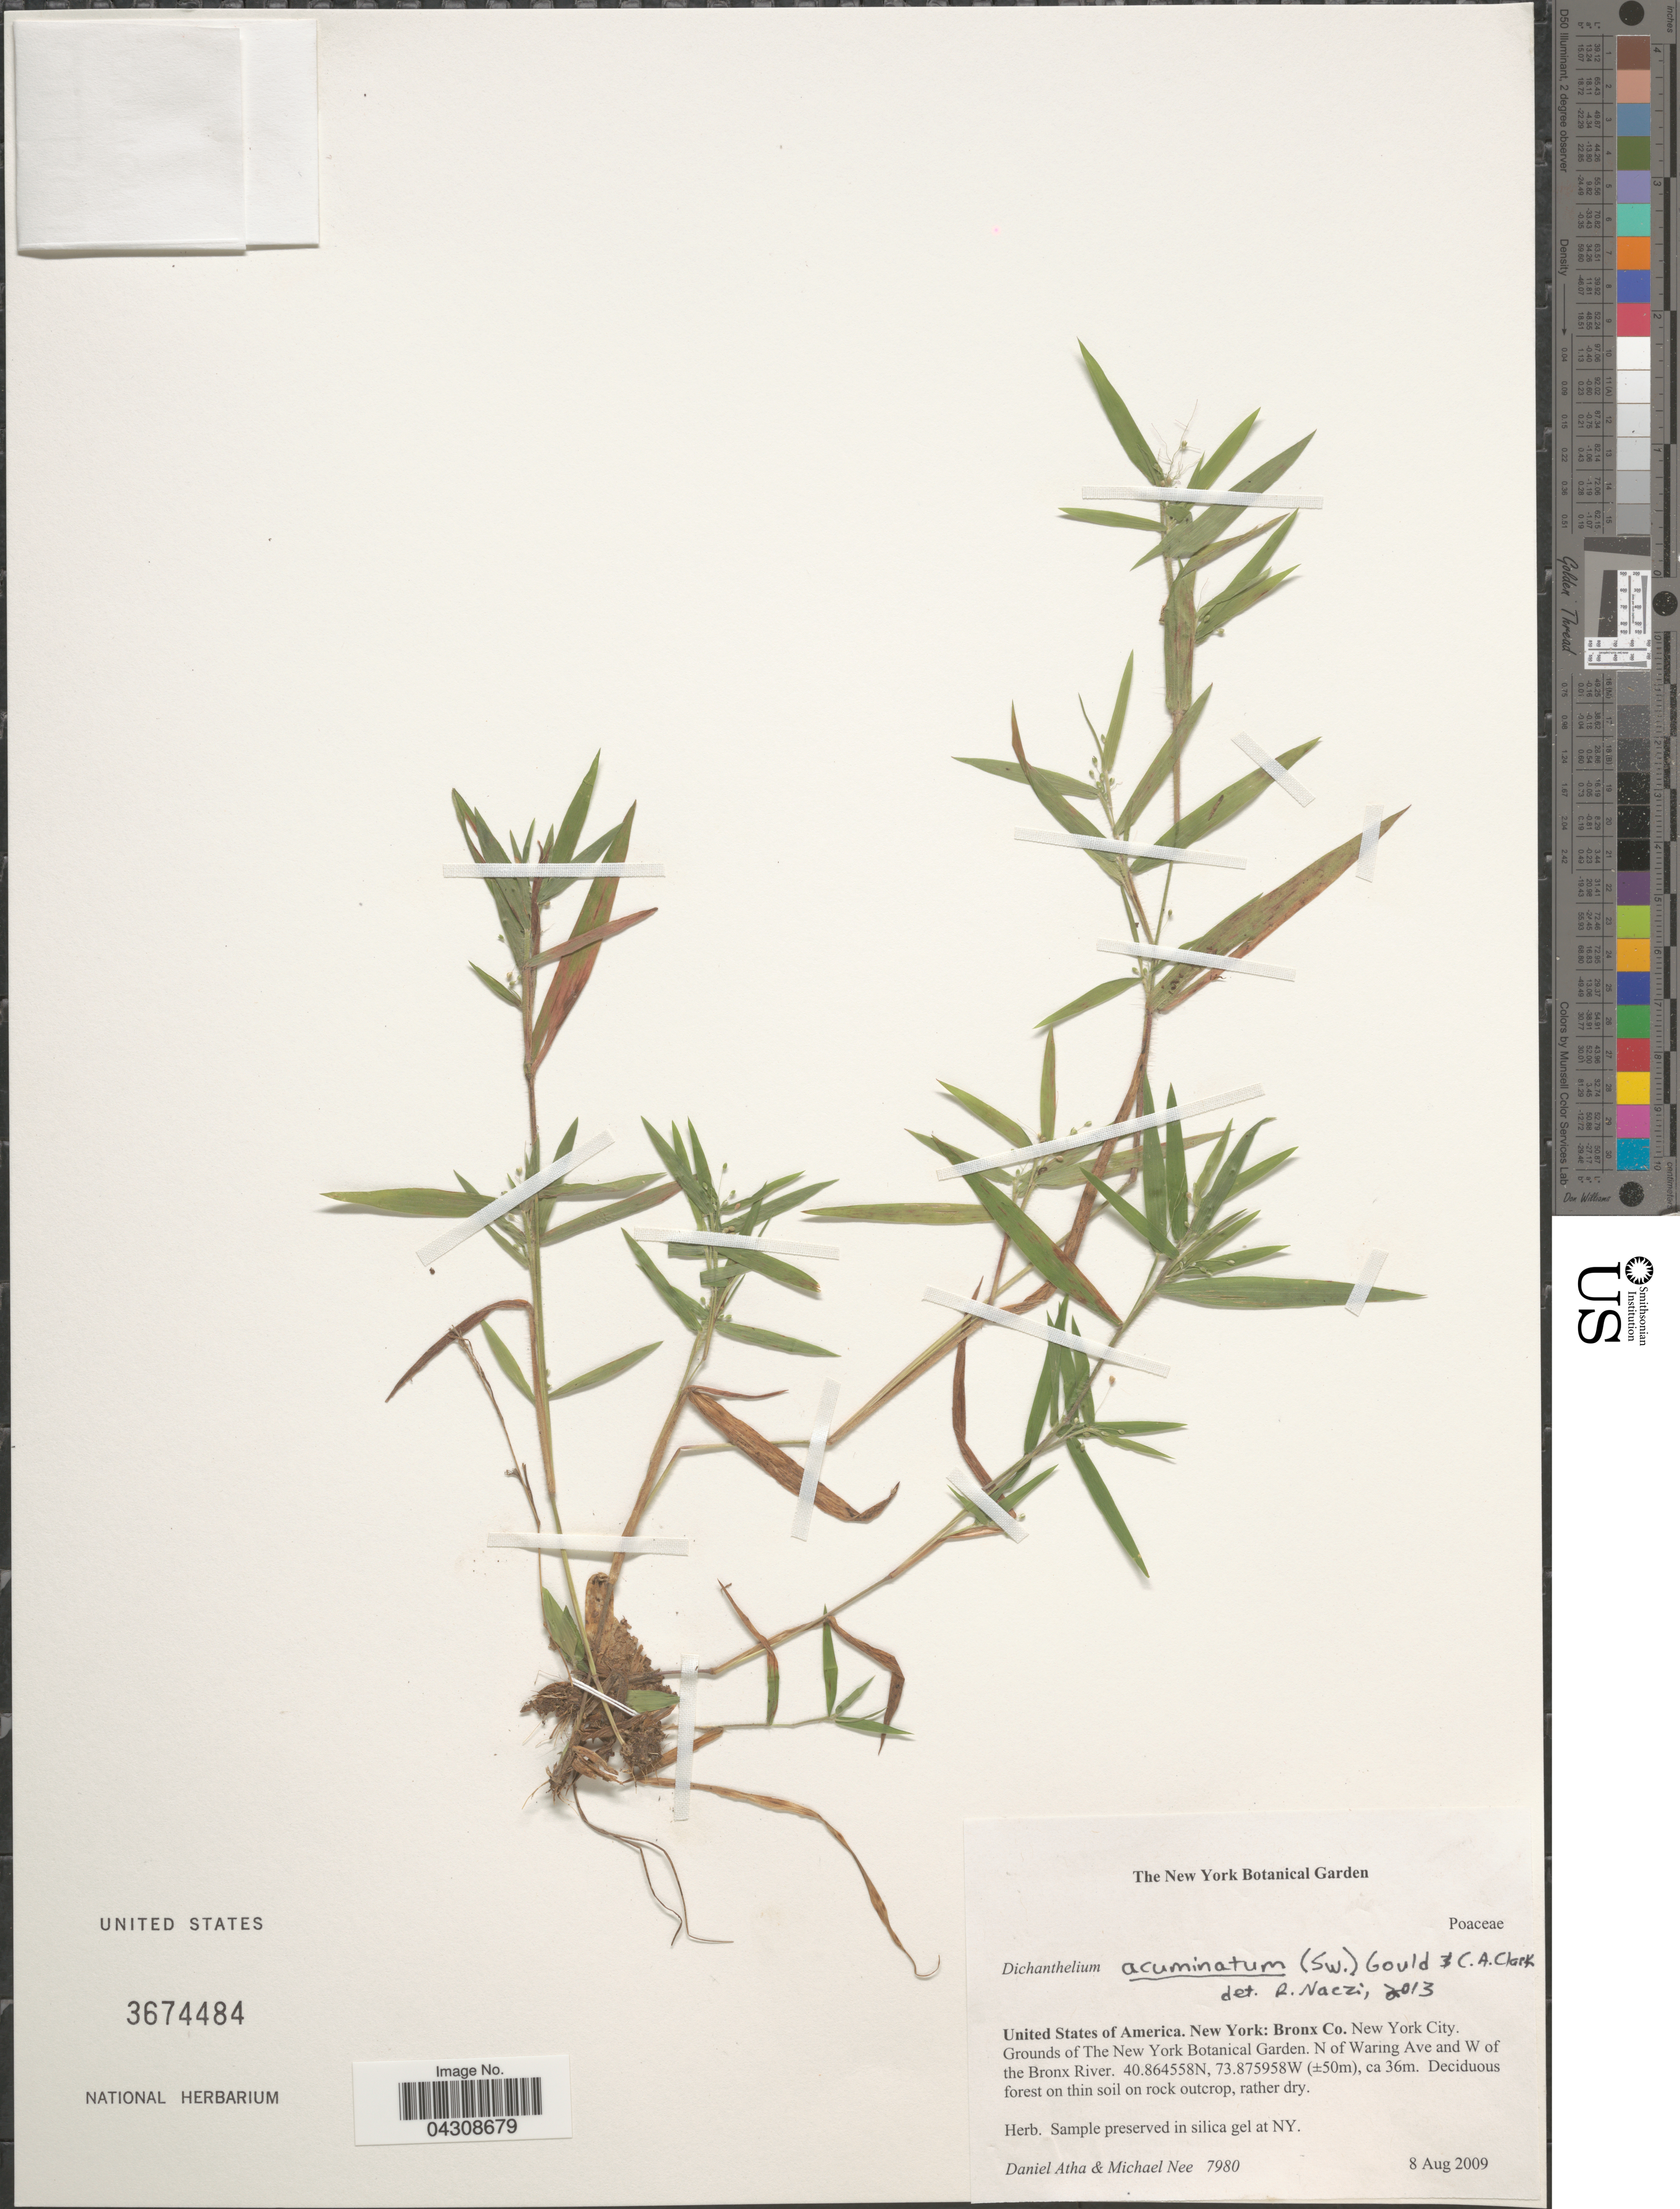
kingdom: Plantae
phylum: Tracheophyta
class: Liliopsida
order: Poales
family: Poaceae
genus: Dichanthelium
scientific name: Dichanthelium acuminatum var. acuminatum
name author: (Sw.) Gould & C.A. Clark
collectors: D. Atha & M. Nee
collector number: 7980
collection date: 2009-08-08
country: United States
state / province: New York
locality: Bronx Co. New York City. Grounds of The New York Botanical Garden. N of Waring Ave and W of the Bronx River.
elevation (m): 36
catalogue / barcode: US 3674484